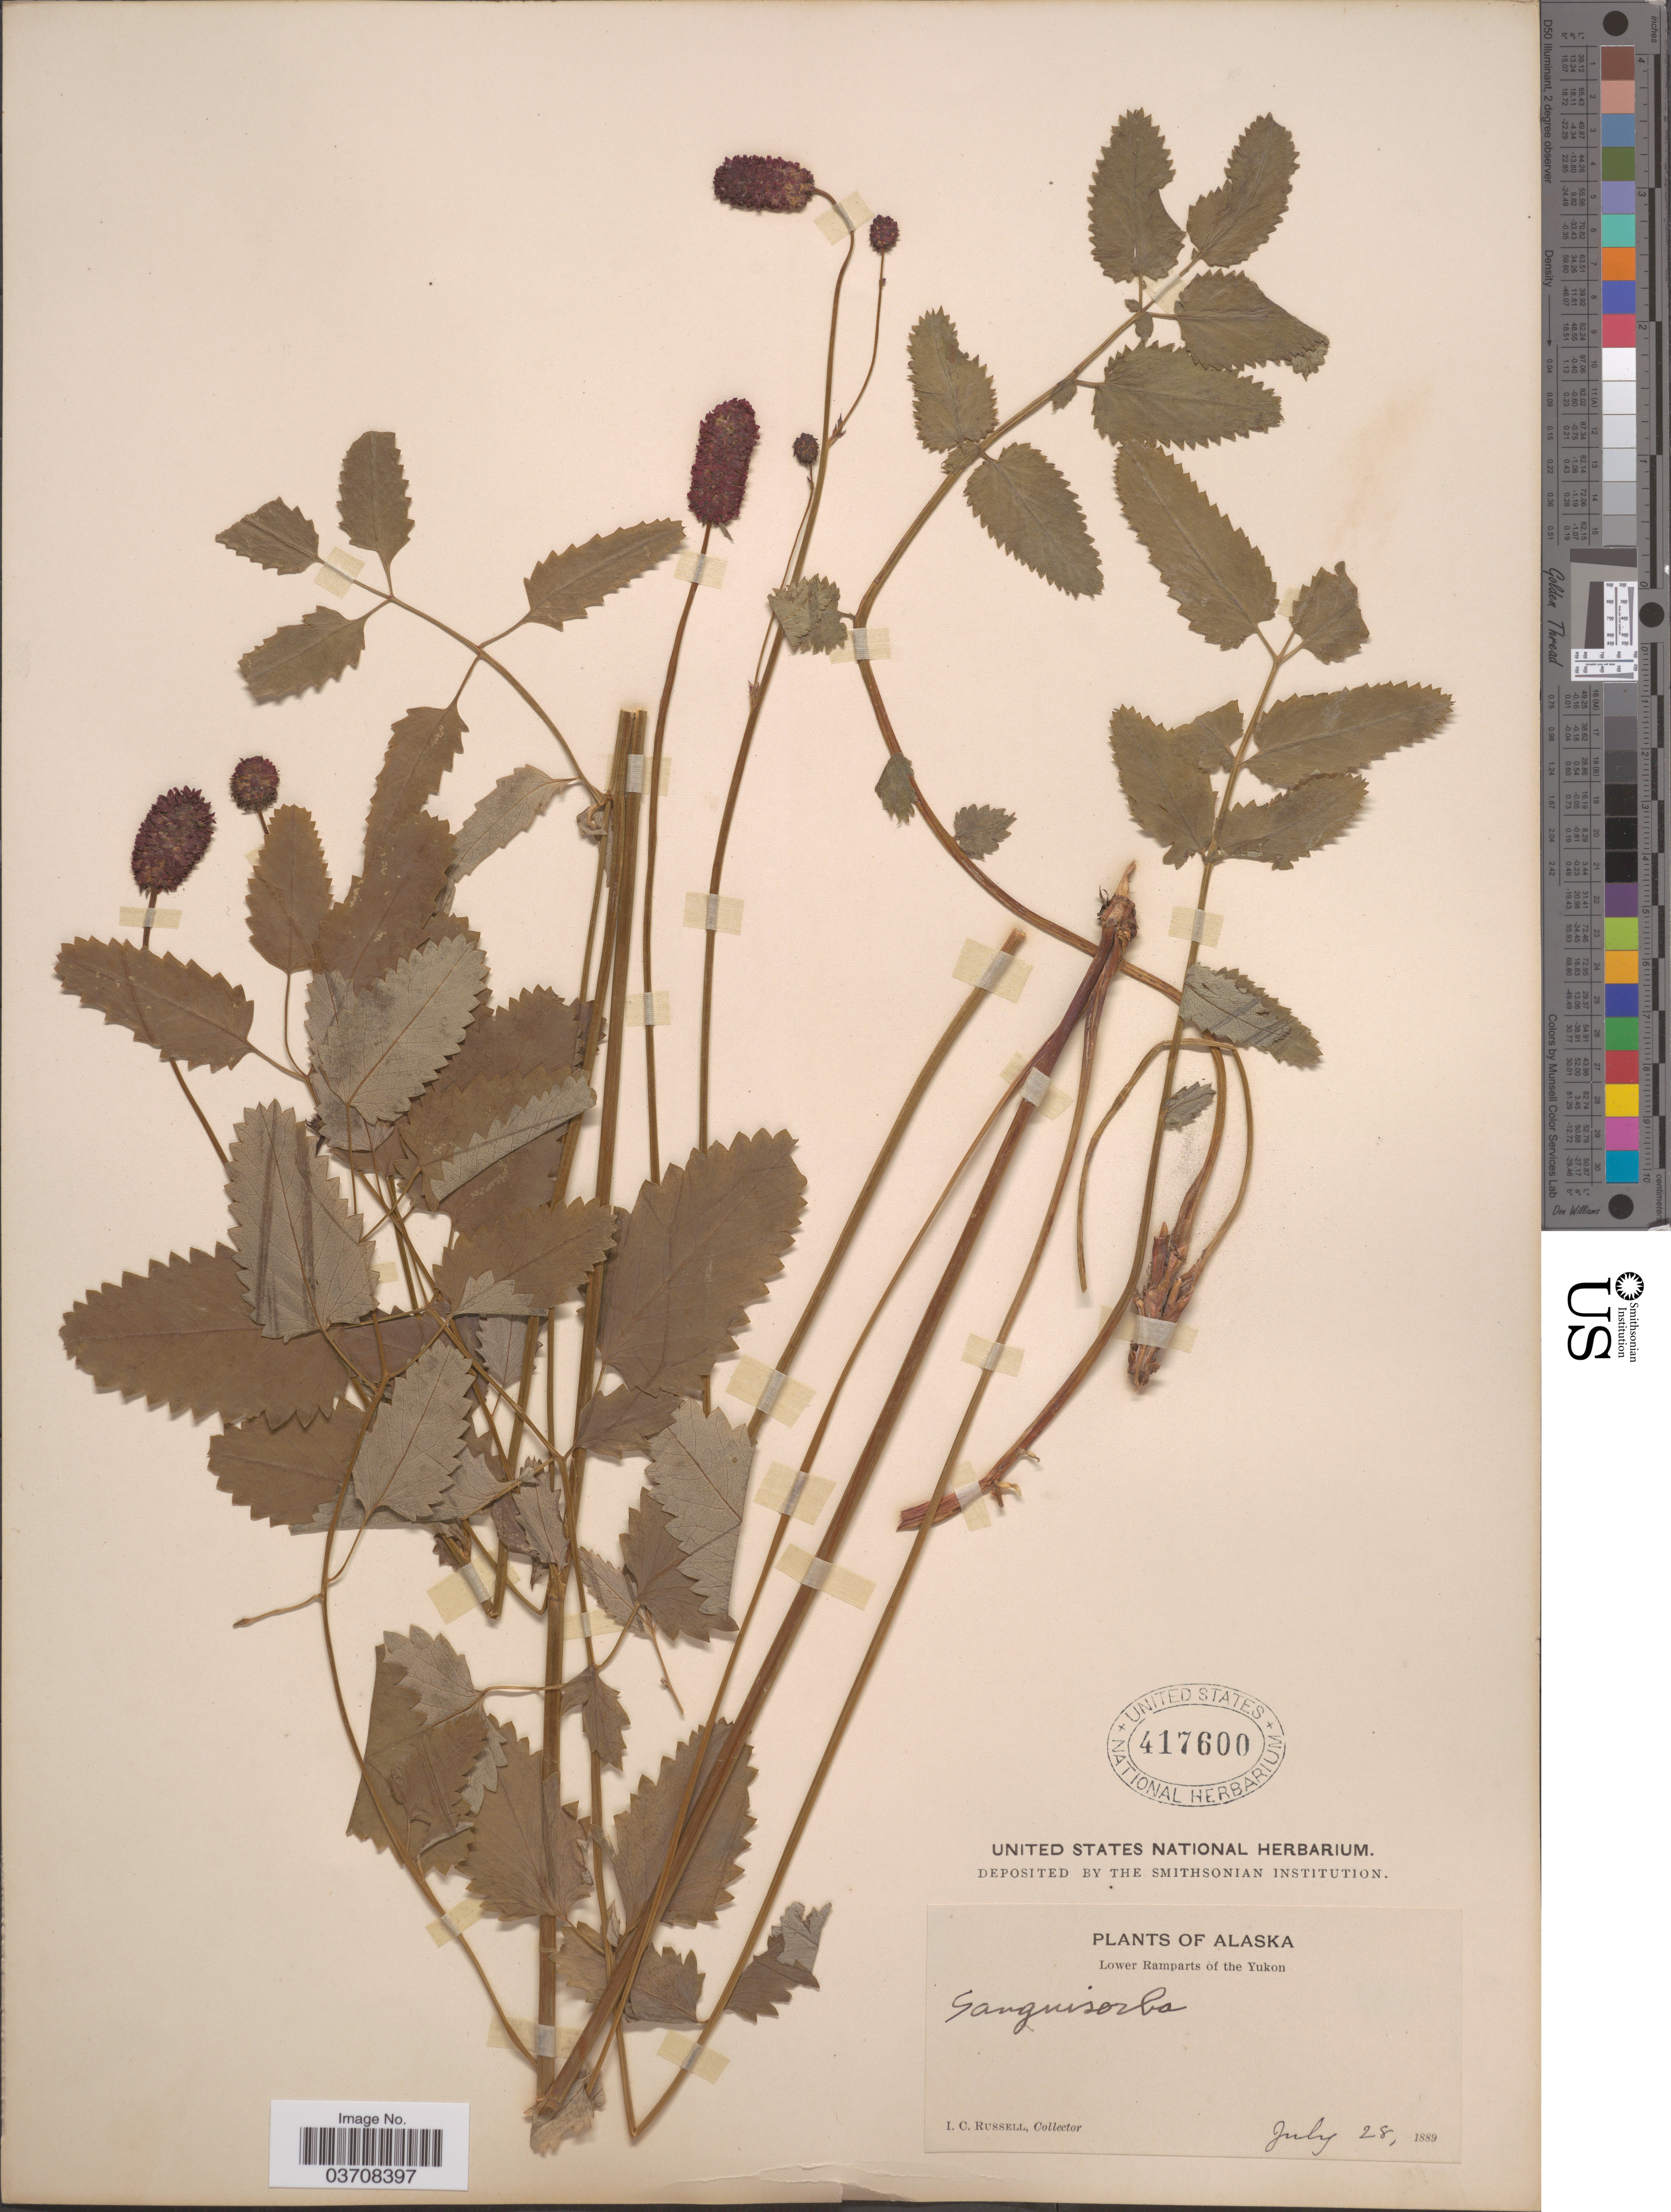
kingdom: Plantae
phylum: Tracheophyta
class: Magnoliopsida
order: Rosales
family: Rosaceae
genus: Sanguisorba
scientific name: Sanguisorba officinalis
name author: L.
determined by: Strong, Mark T., (BOT), Smithsonian Institution - National Museum of Natural History (UNITED STATES)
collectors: I. C. Russell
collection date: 1889-07-28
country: United States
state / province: Alaska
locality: Lower Ramparts of the Yukon.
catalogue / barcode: US 417600